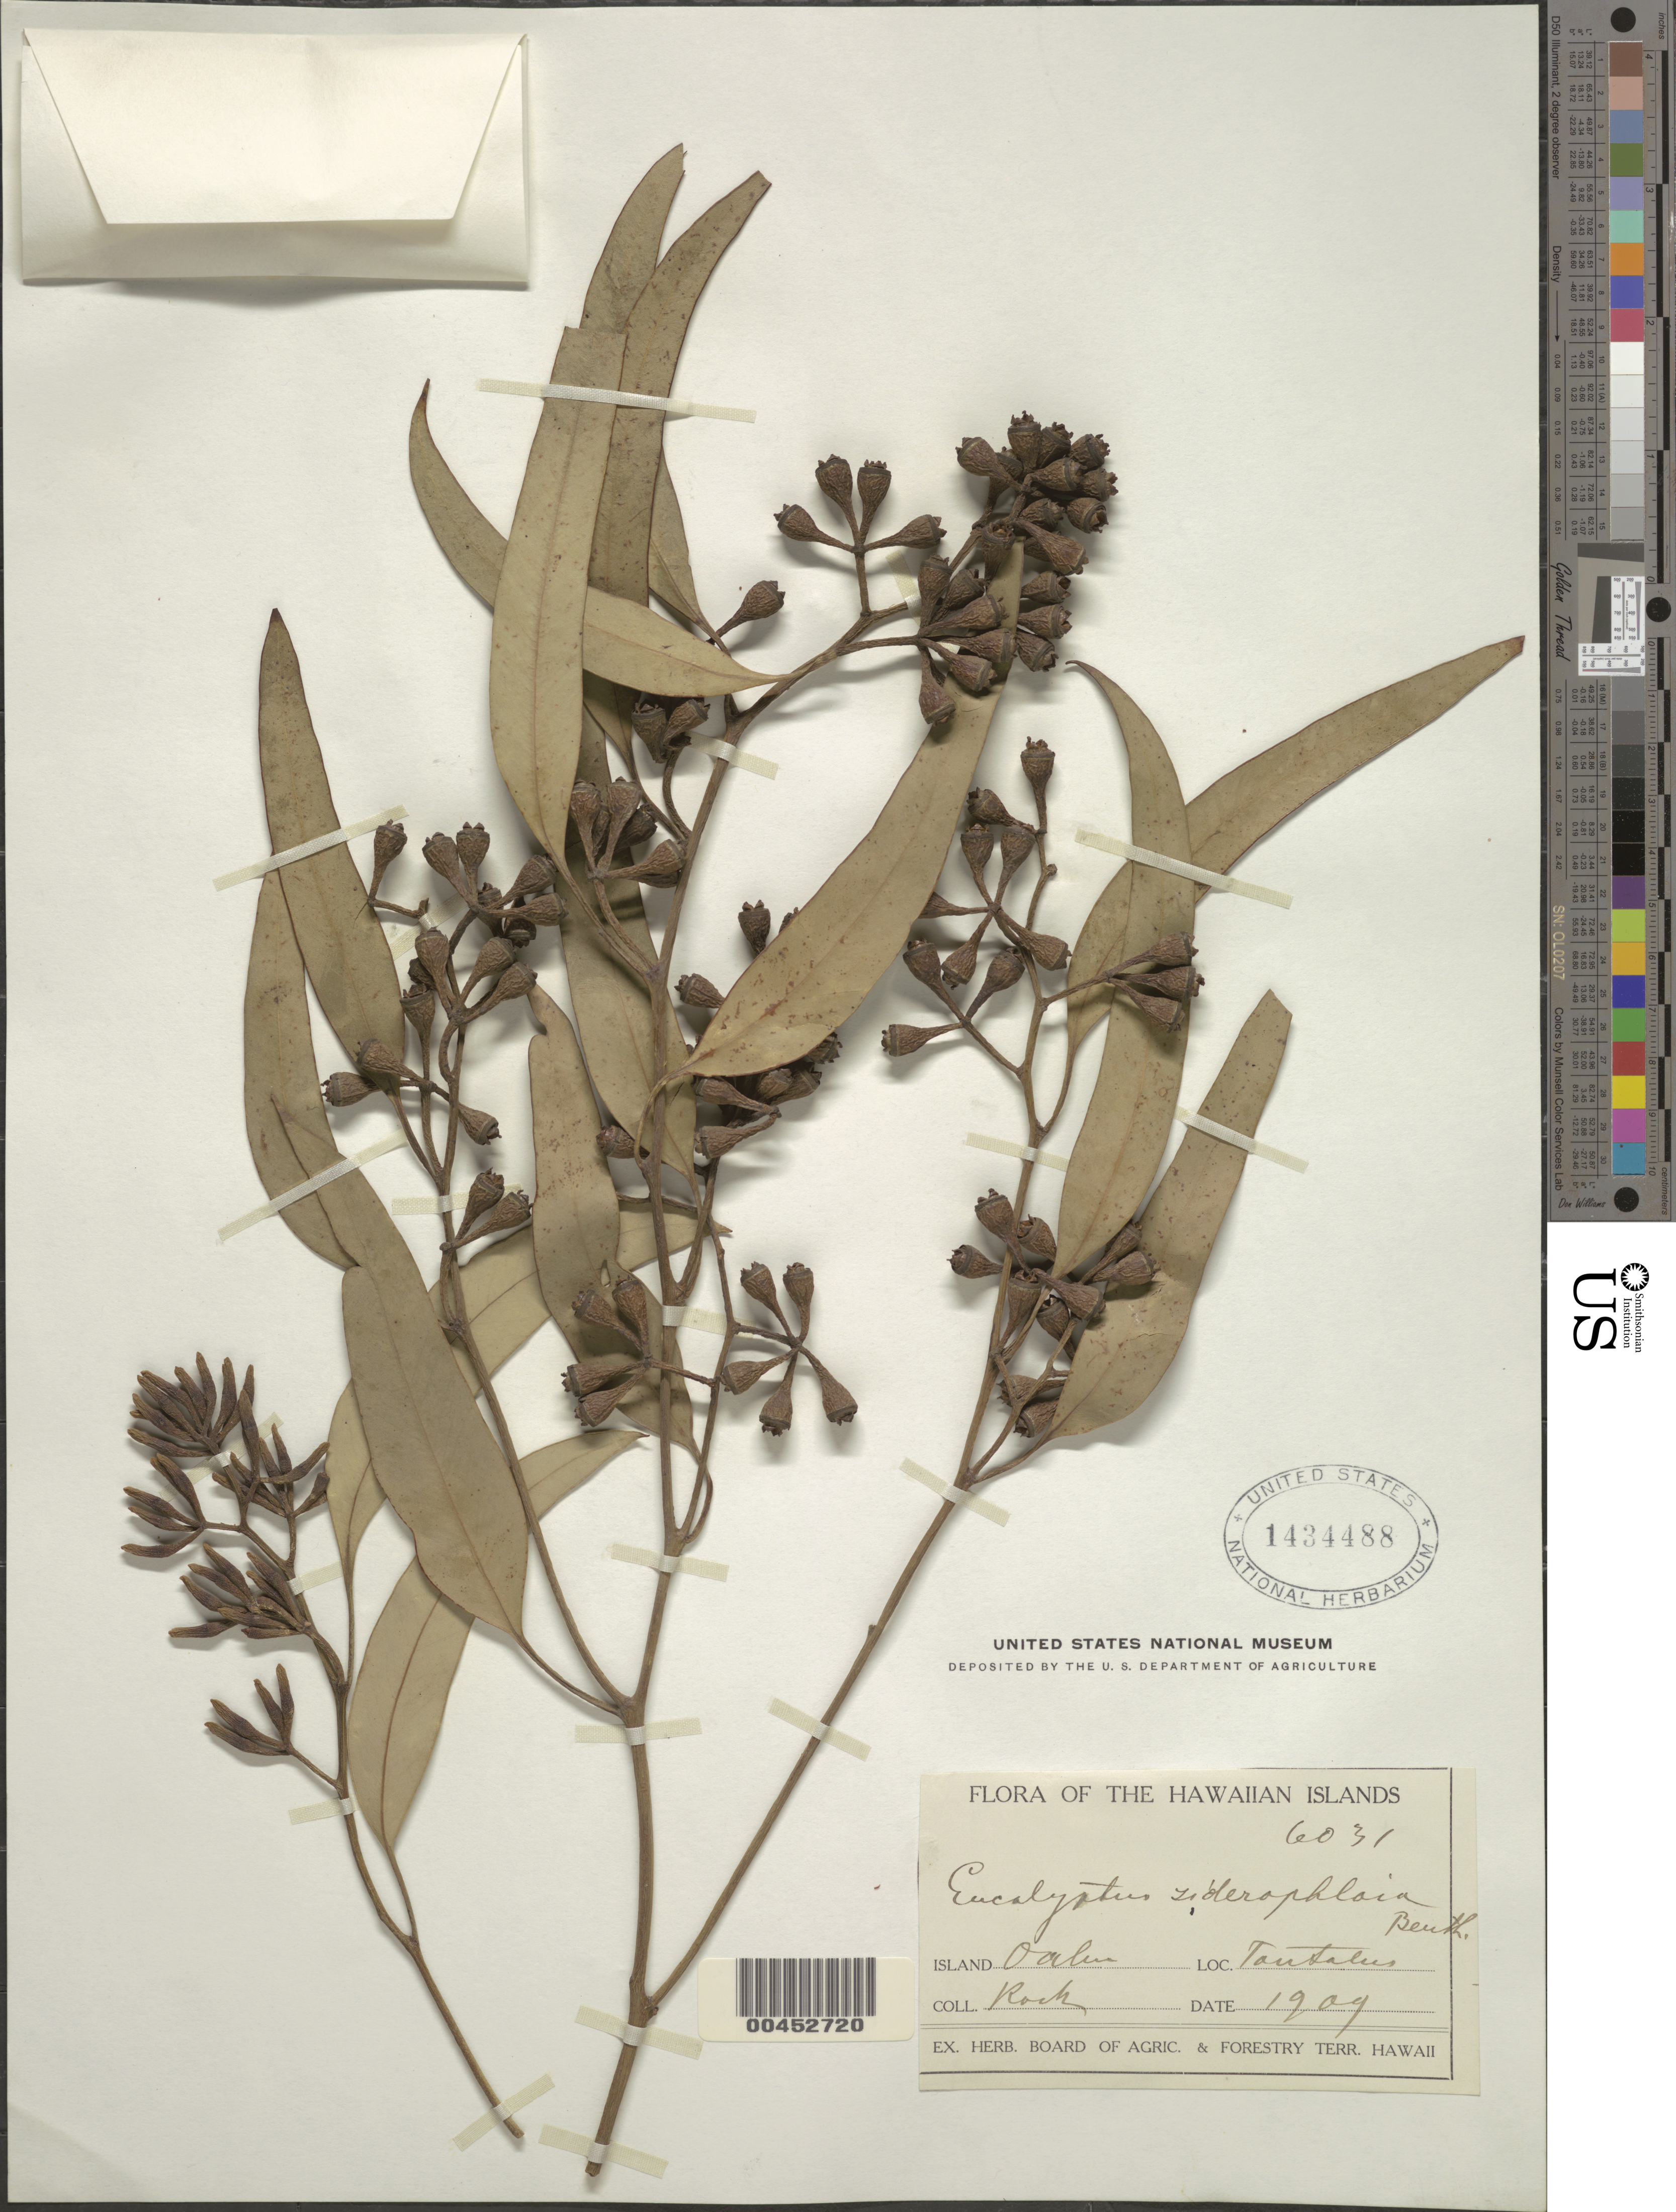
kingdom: Plantae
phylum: Tracheophyta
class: Magnoliopsida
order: Myrtales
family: Myrtaceae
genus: Eucalyptus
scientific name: Eucalyptus siderophloia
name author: Benth.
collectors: J. F. Rock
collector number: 6031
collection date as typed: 1909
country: United States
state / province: Hawaii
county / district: Honolulu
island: Oahu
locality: Tantalus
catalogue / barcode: US 1434488